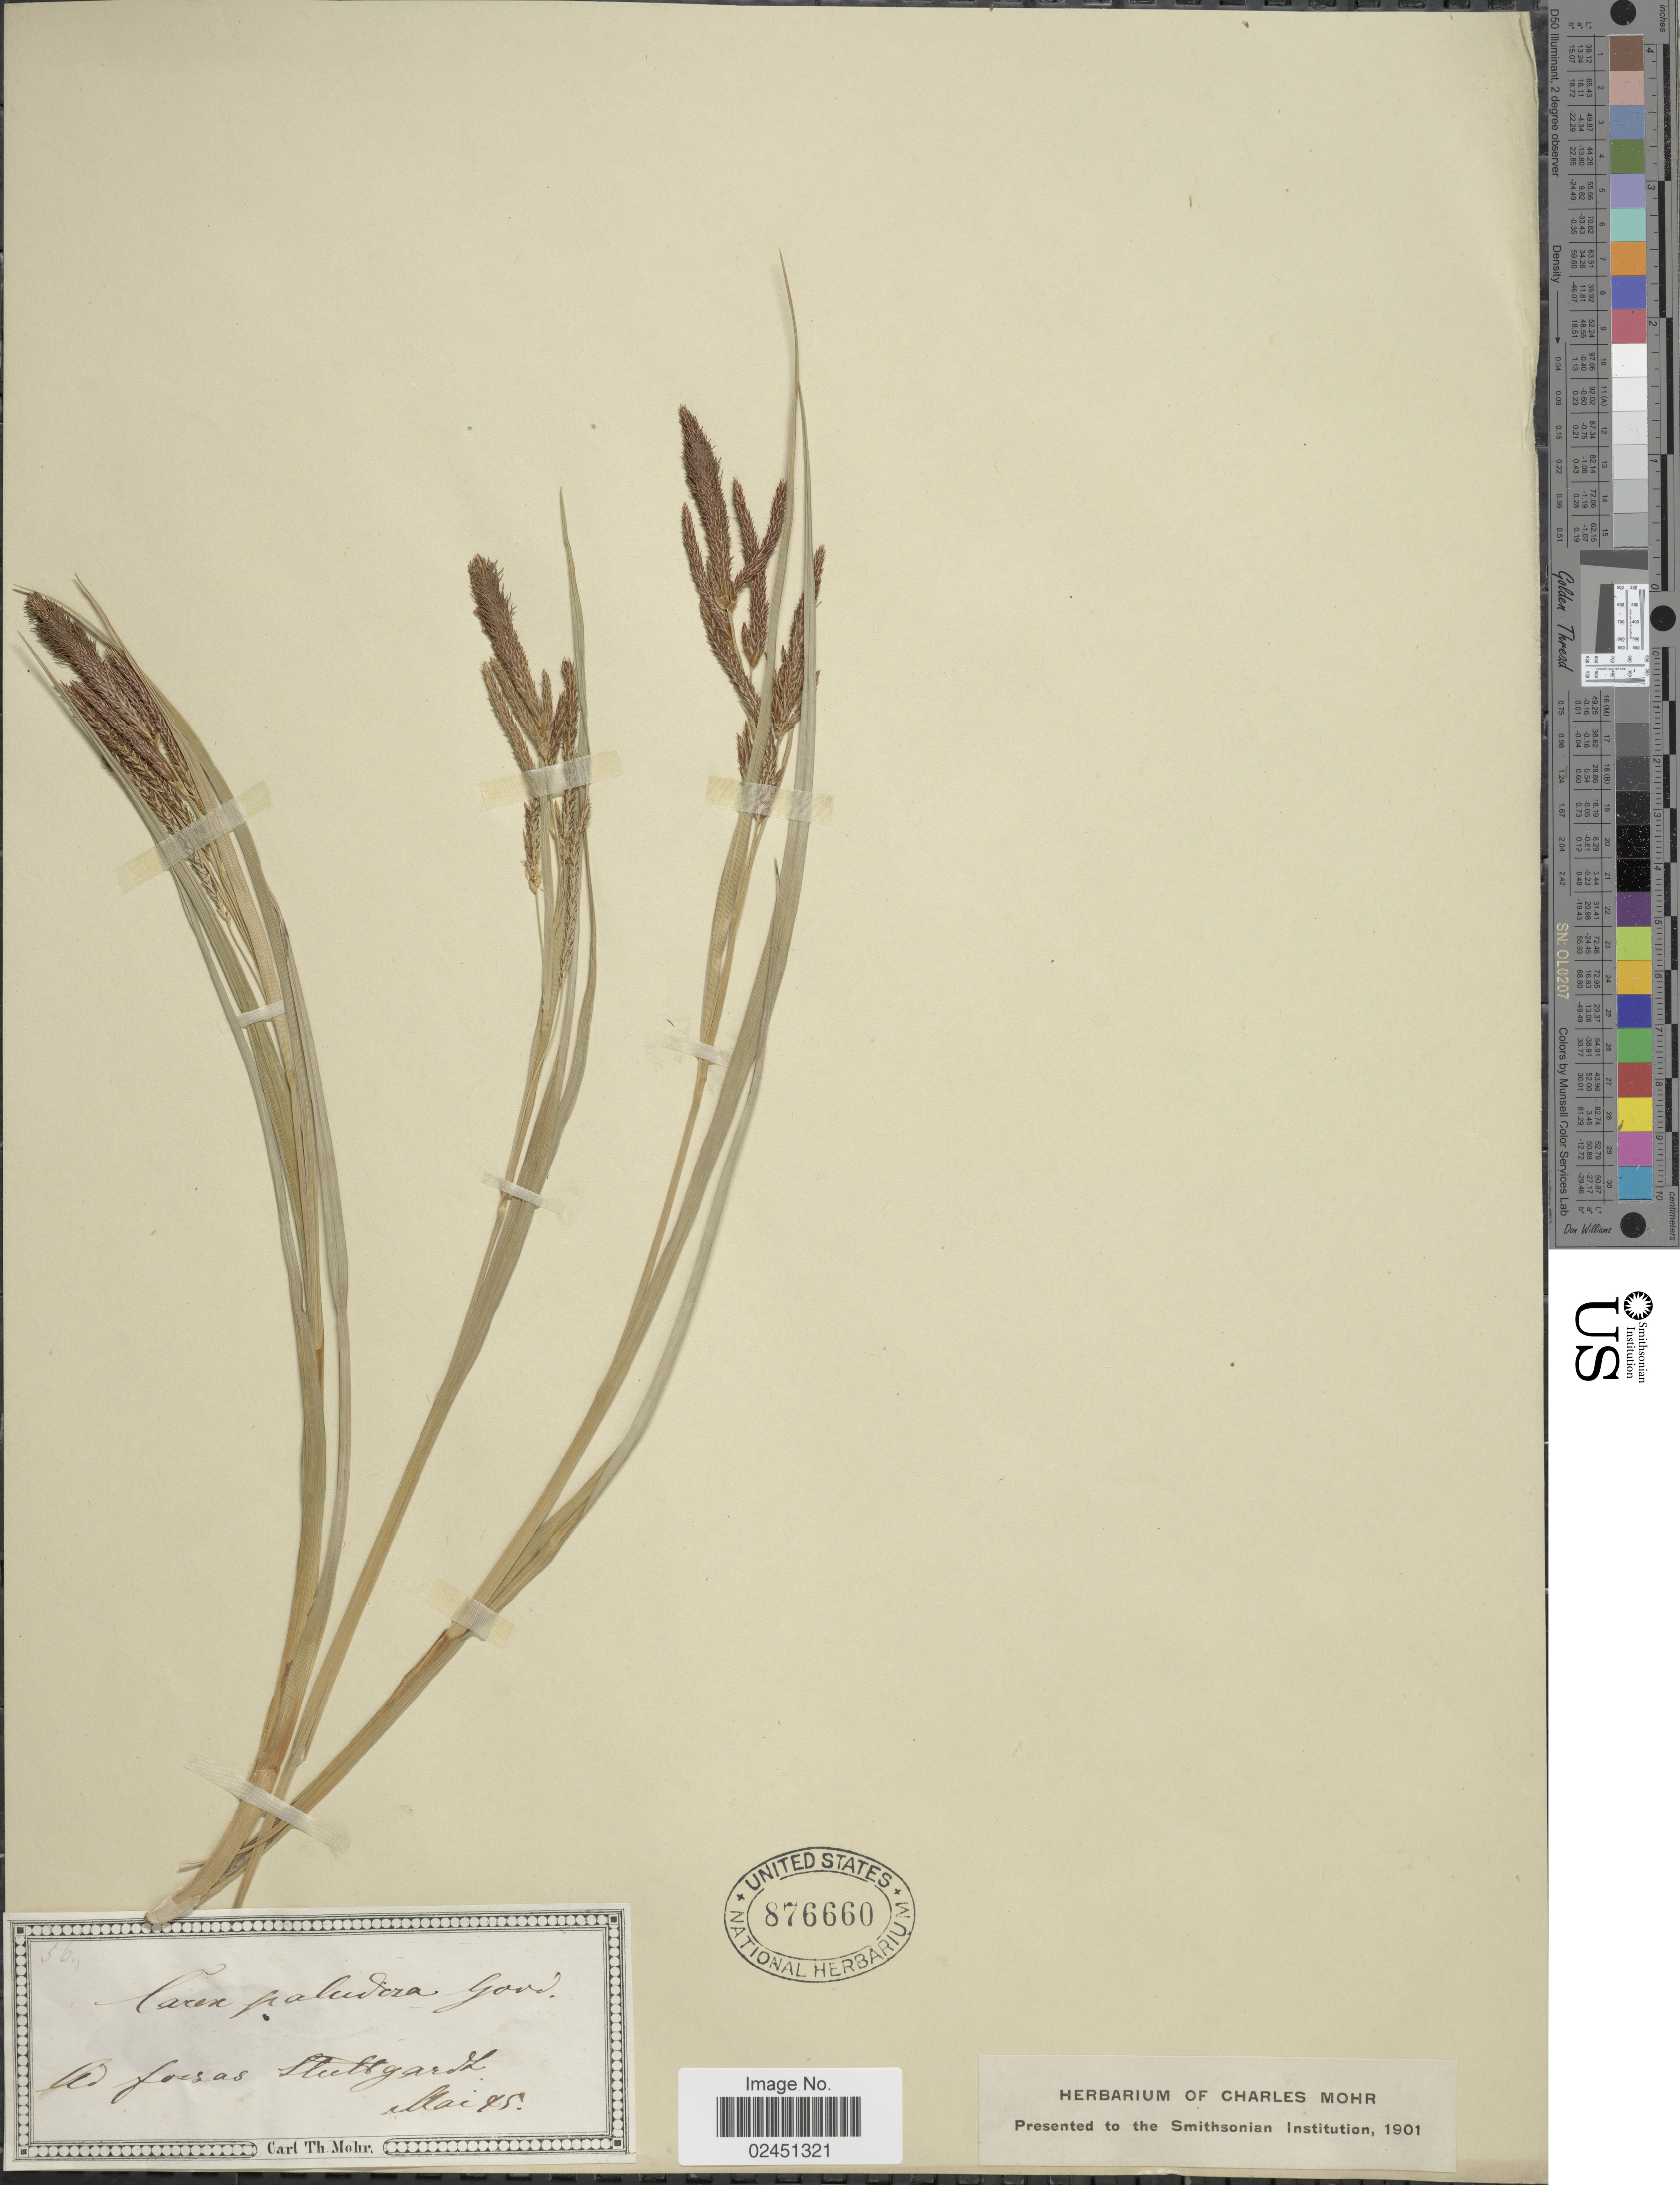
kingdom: Plantae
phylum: Tracheophyta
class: Liliopsida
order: Poales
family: Cyperaceae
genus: Carex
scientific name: Carex acutiformis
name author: Ehrh.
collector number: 56?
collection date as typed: Transcribed d/m/y: /5/95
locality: Ad forsas Skutgardl [interpreted]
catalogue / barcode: US 876660